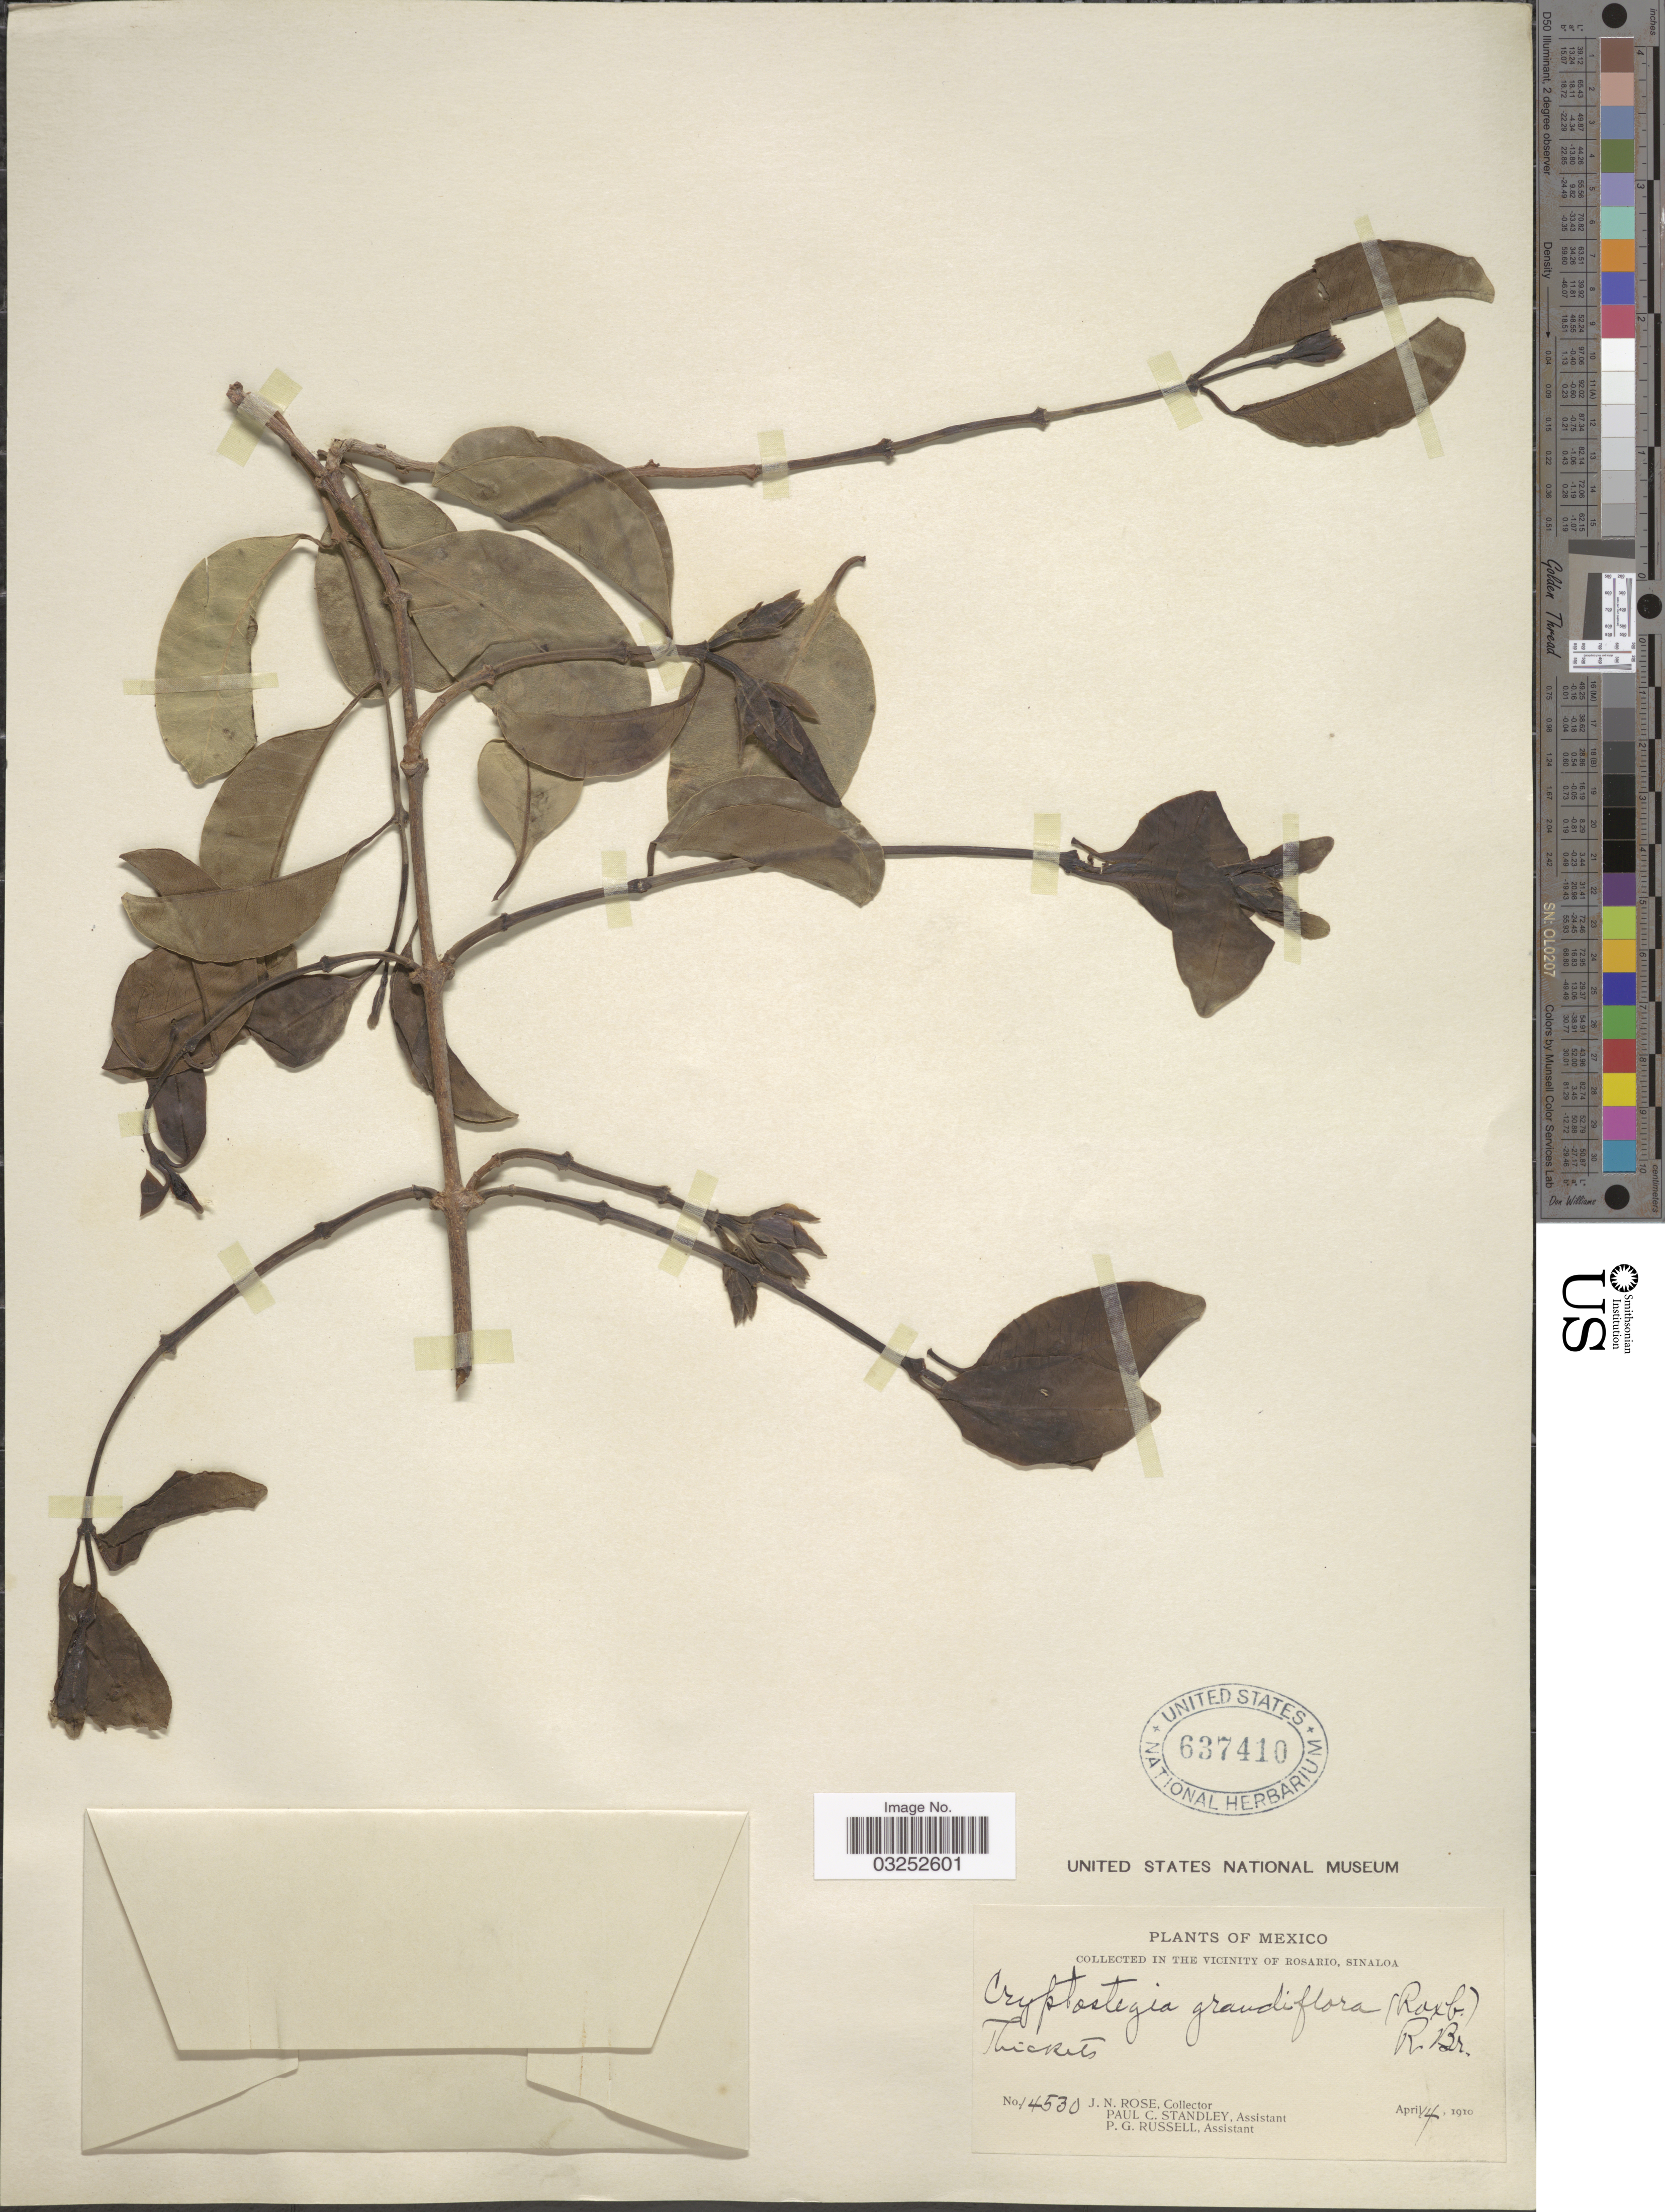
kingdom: Plantae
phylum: Tracheophyta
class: Magnoliopsida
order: Gentianales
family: Apocynaceae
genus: Cryptostegia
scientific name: Cryptostegia grandiflora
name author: Roxb. ex R. Br.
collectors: J. N. Rose, P. C. Standley & P. G. Russell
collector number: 14530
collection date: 1910-04-14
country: Mexico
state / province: Sinaloa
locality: In The Vicinity of Rosario, Sinaloa.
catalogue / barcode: US 637410